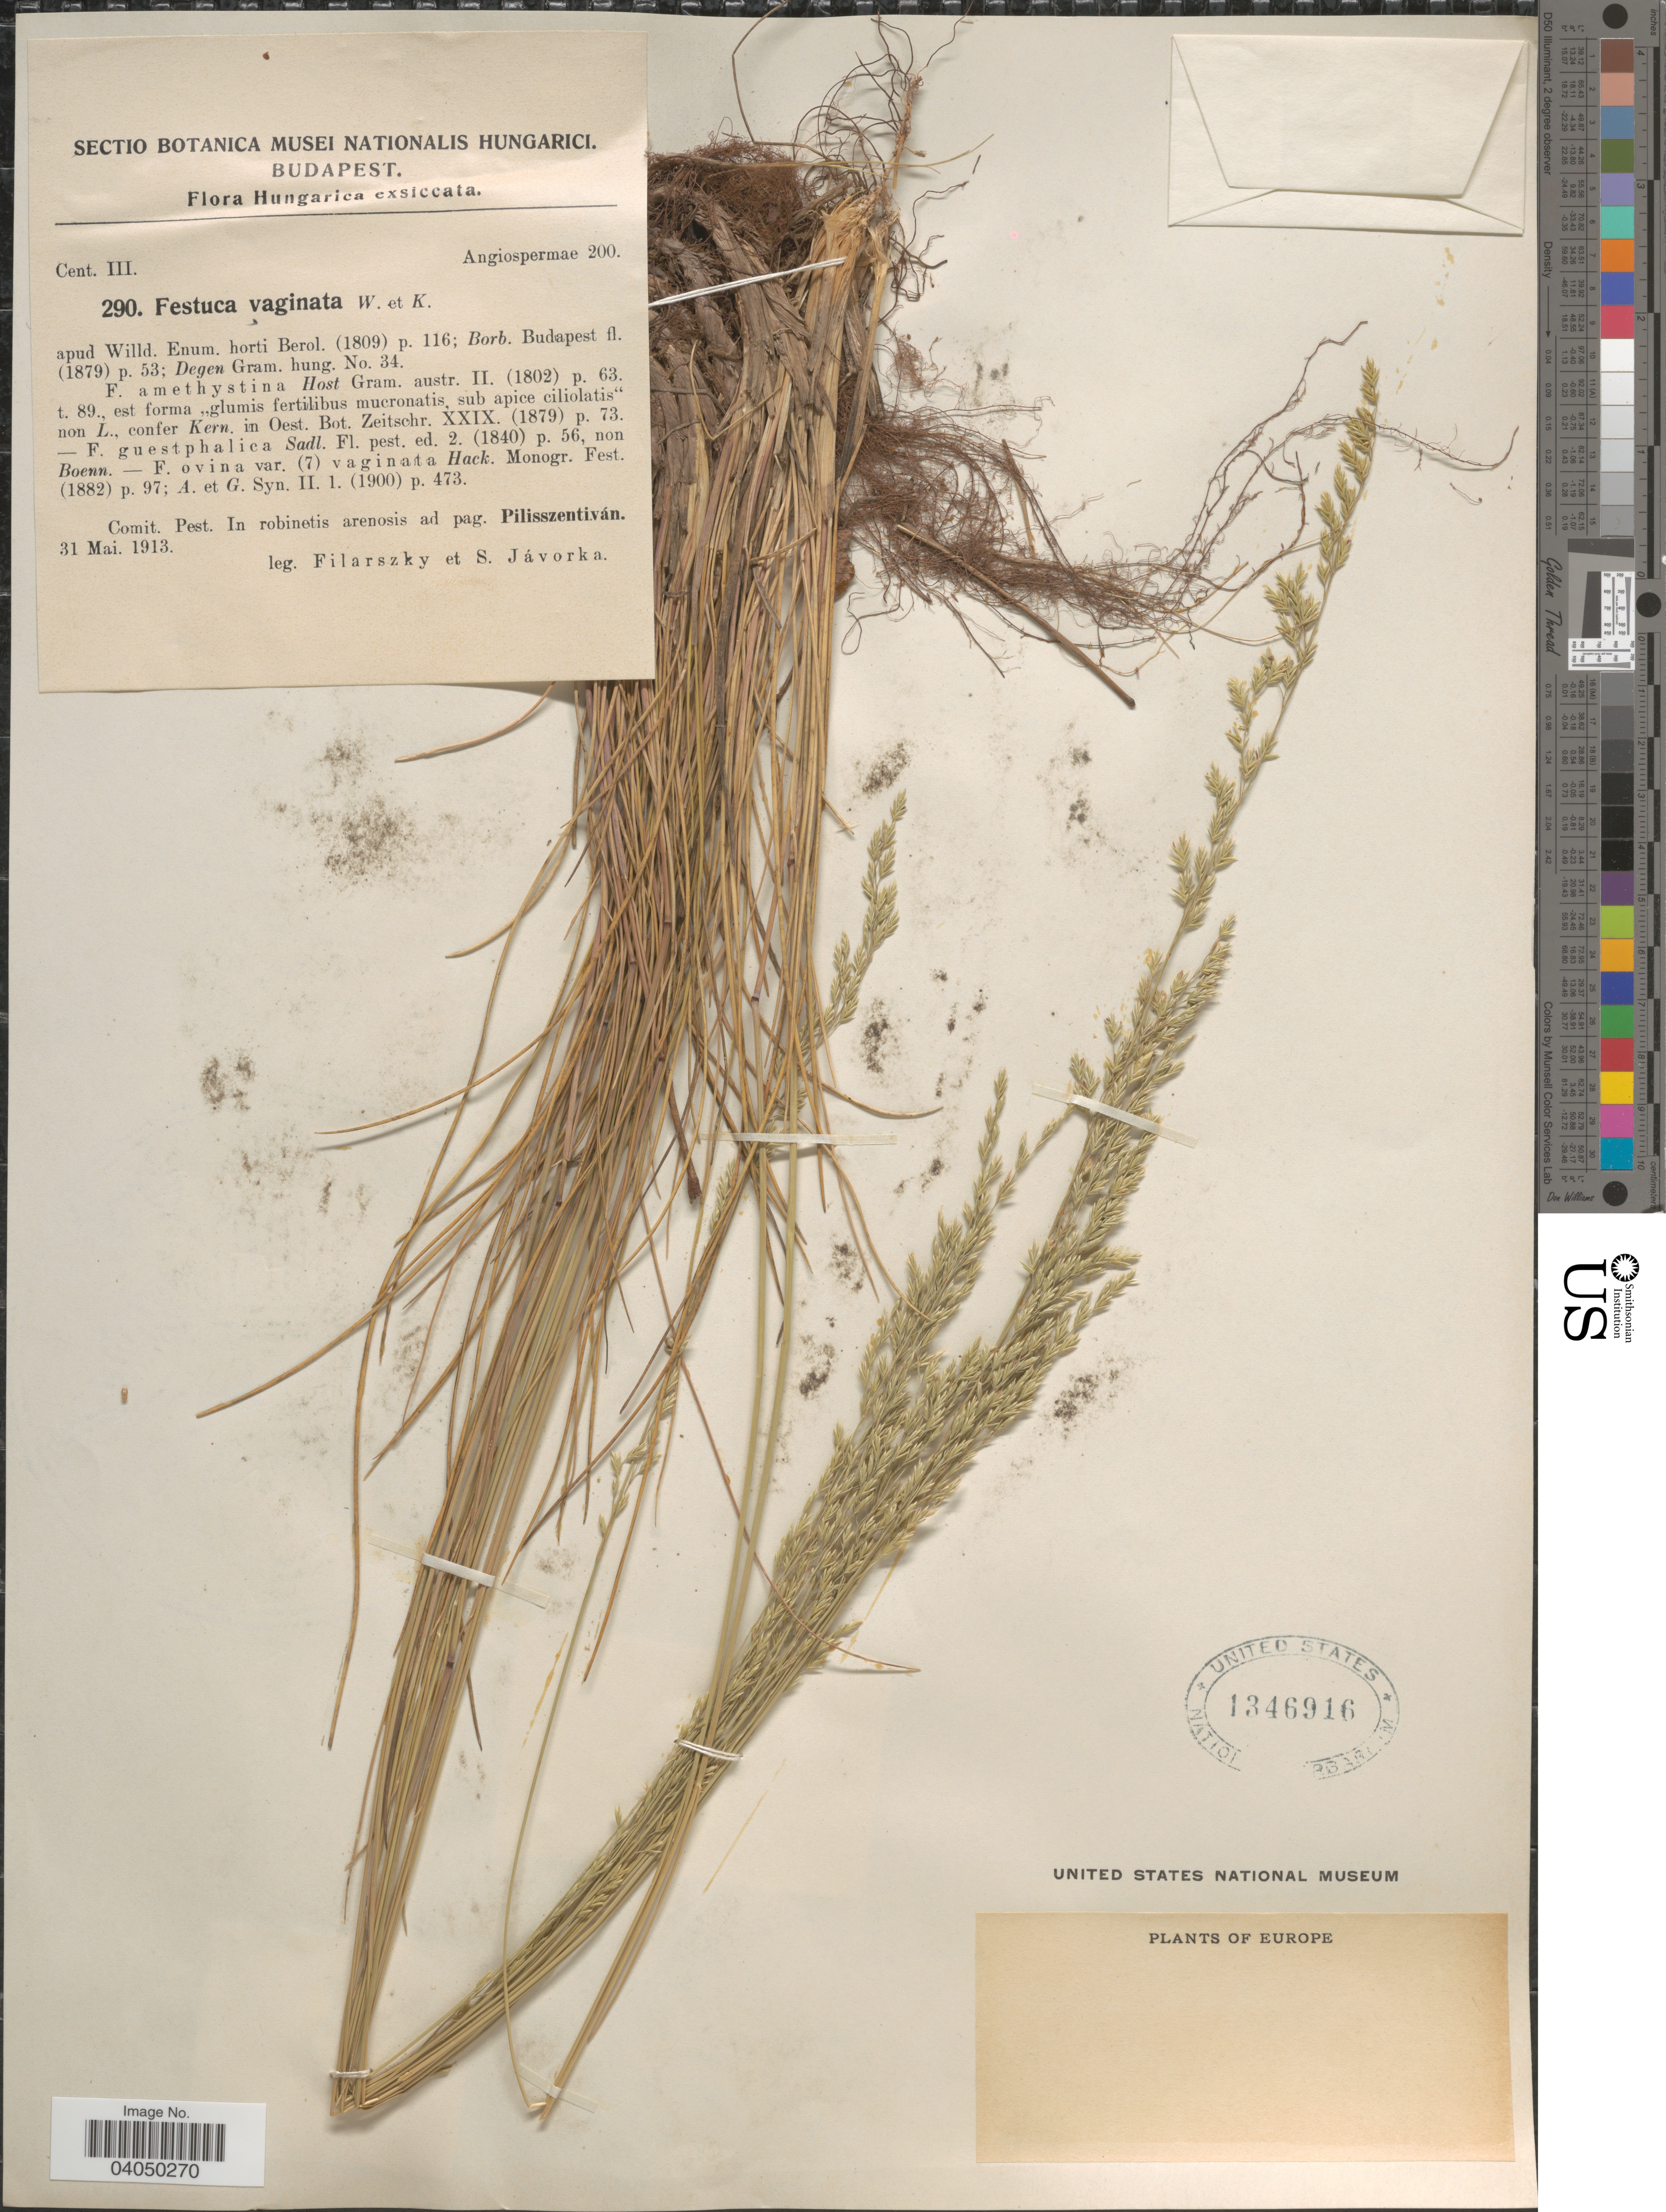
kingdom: Plantae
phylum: Tracheophyta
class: Liliopsida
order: Poales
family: Poaceae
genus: Festuca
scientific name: Festuca vaginata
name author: Waldst. & Kit. ex Willd.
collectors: Filarszky & S. Javorka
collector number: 290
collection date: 1913-05-31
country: Hungary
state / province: Pest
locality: Comit. Pest. In robinetis arenosis ad pag. Pilisszentiván.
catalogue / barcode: US 1346916